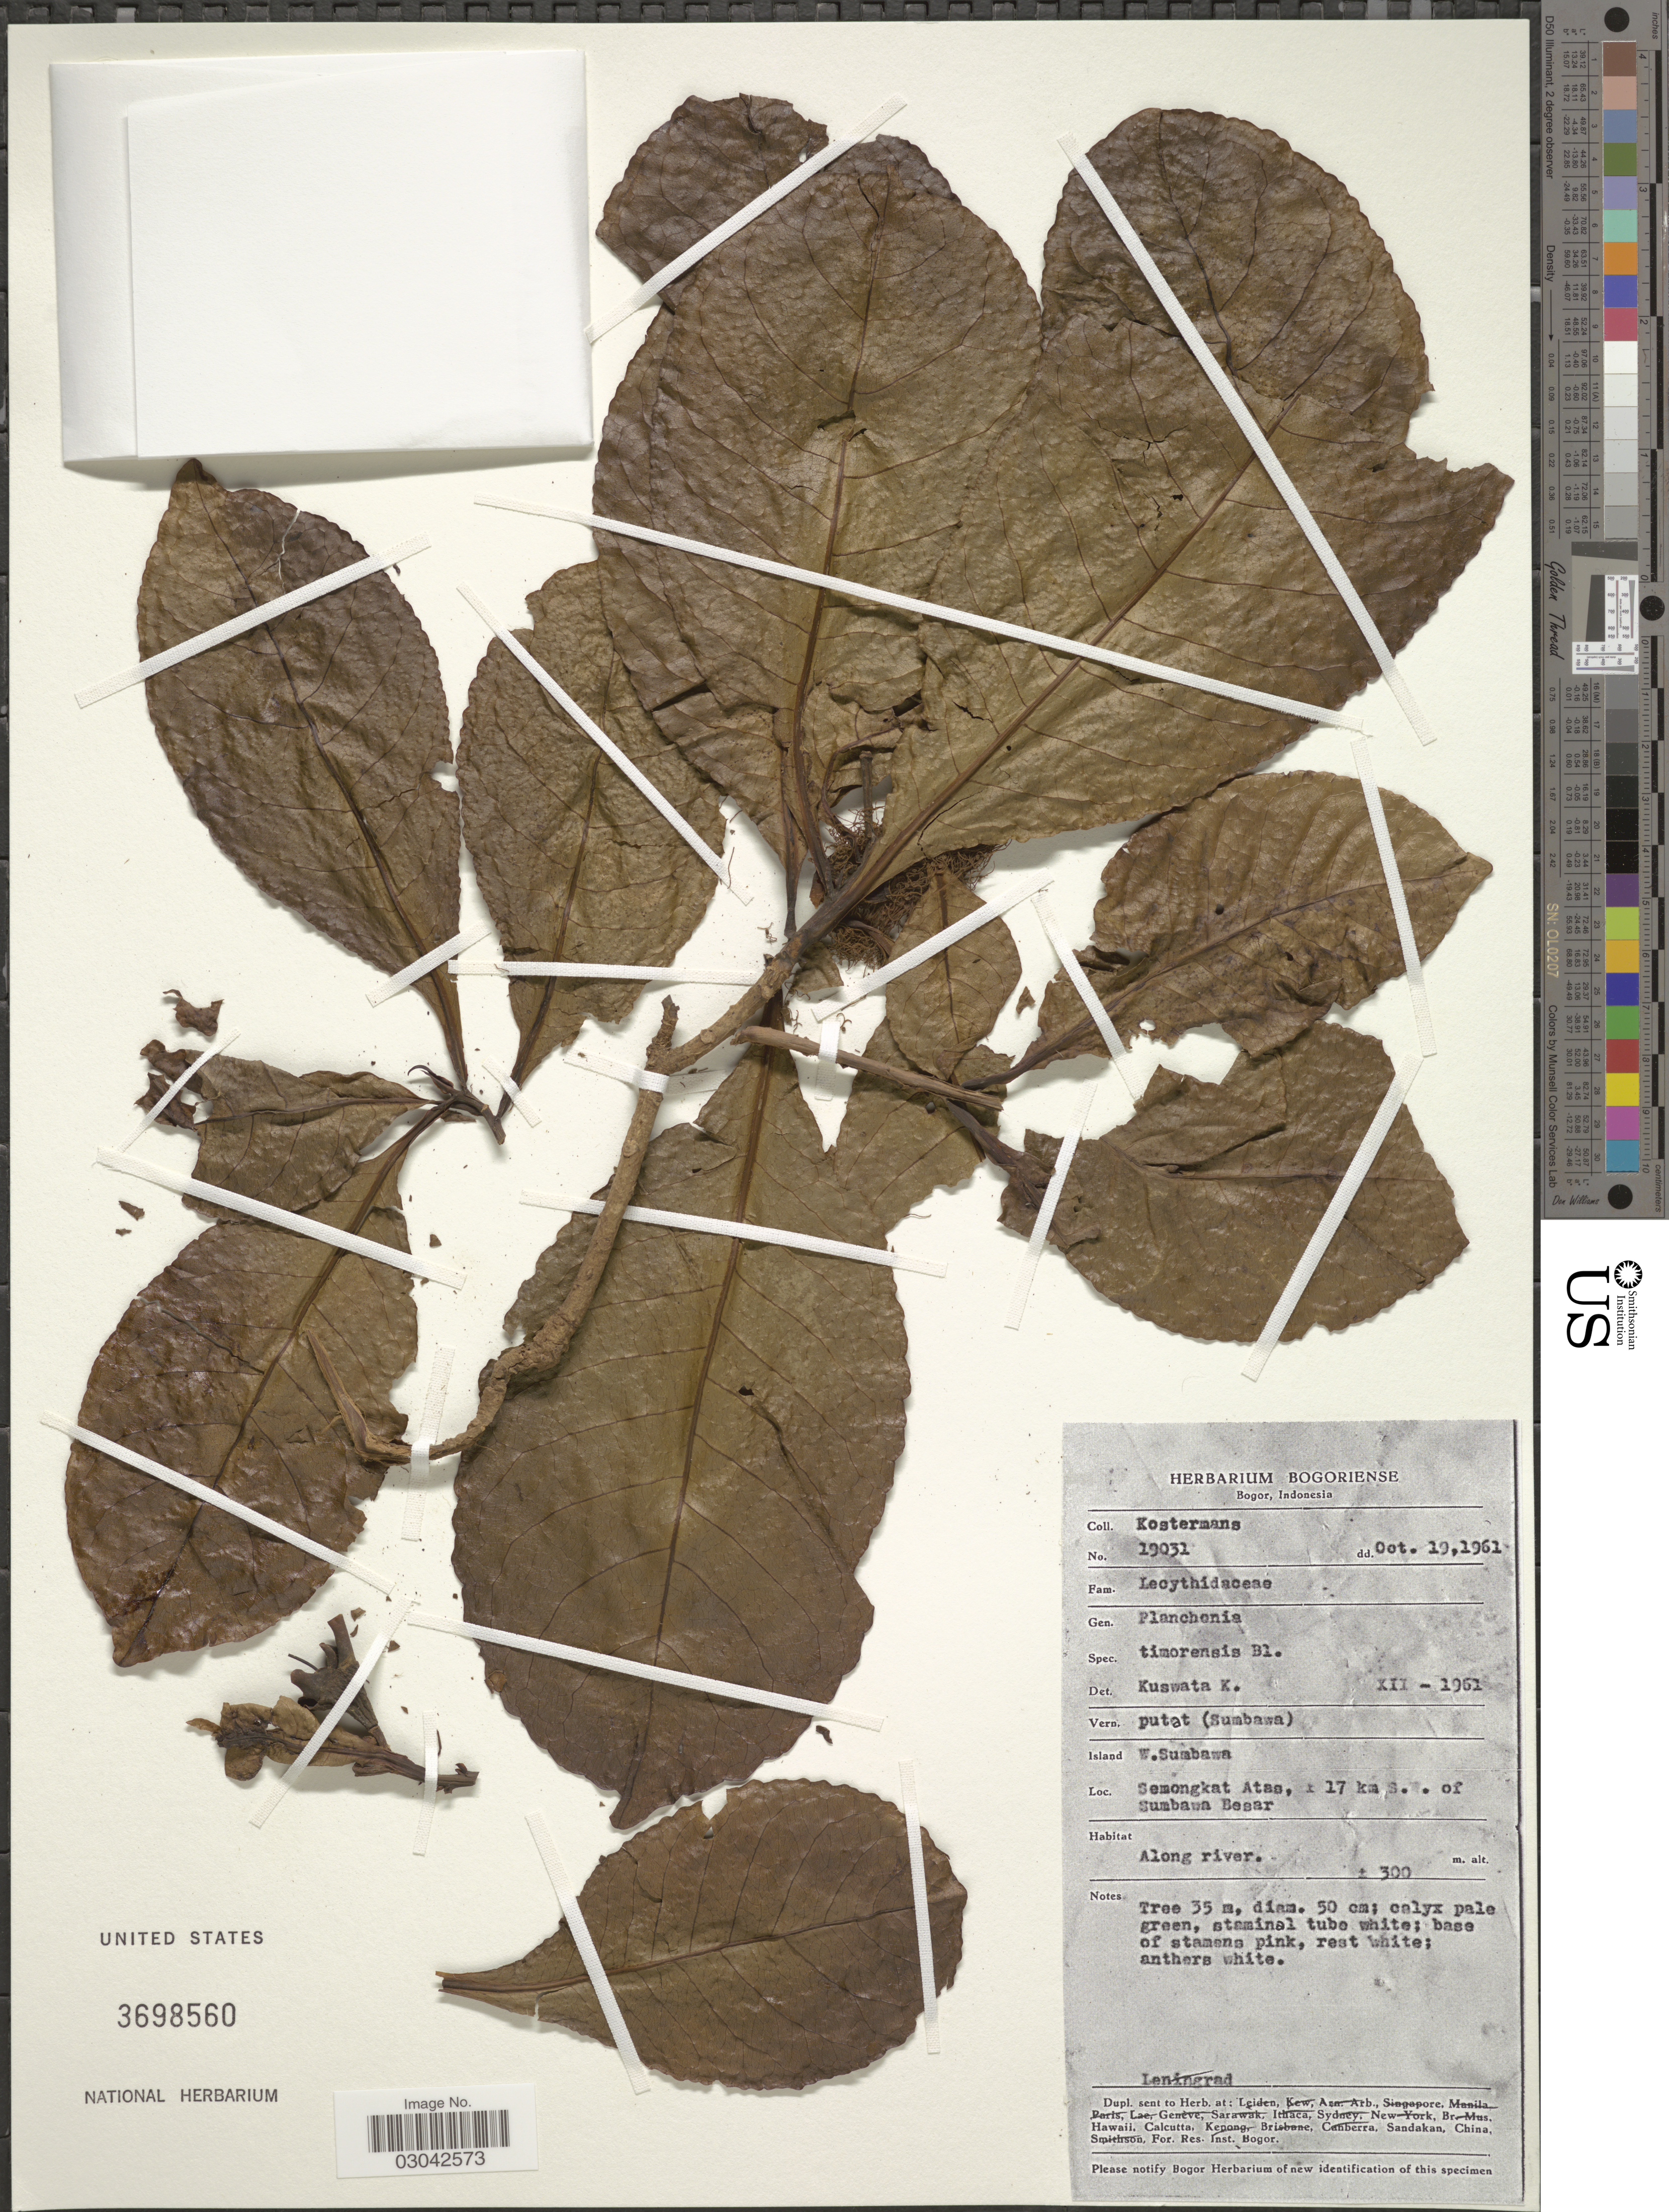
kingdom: Plantae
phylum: Tracheophyta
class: Magnoliopsida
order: Ericales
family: Lecythidaceae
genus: Planchonia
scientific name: Planchonia timorensis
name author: Blume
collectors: Kostermans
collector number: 19031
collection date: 1961-10-19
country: Indonesia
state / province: Nusa Tenggara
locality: Island W. Sumbawa. Semongkat Atas, ± 17 km S.W. of Sumbawa Besar. Along river.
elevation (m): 300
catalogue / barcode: US 3698560